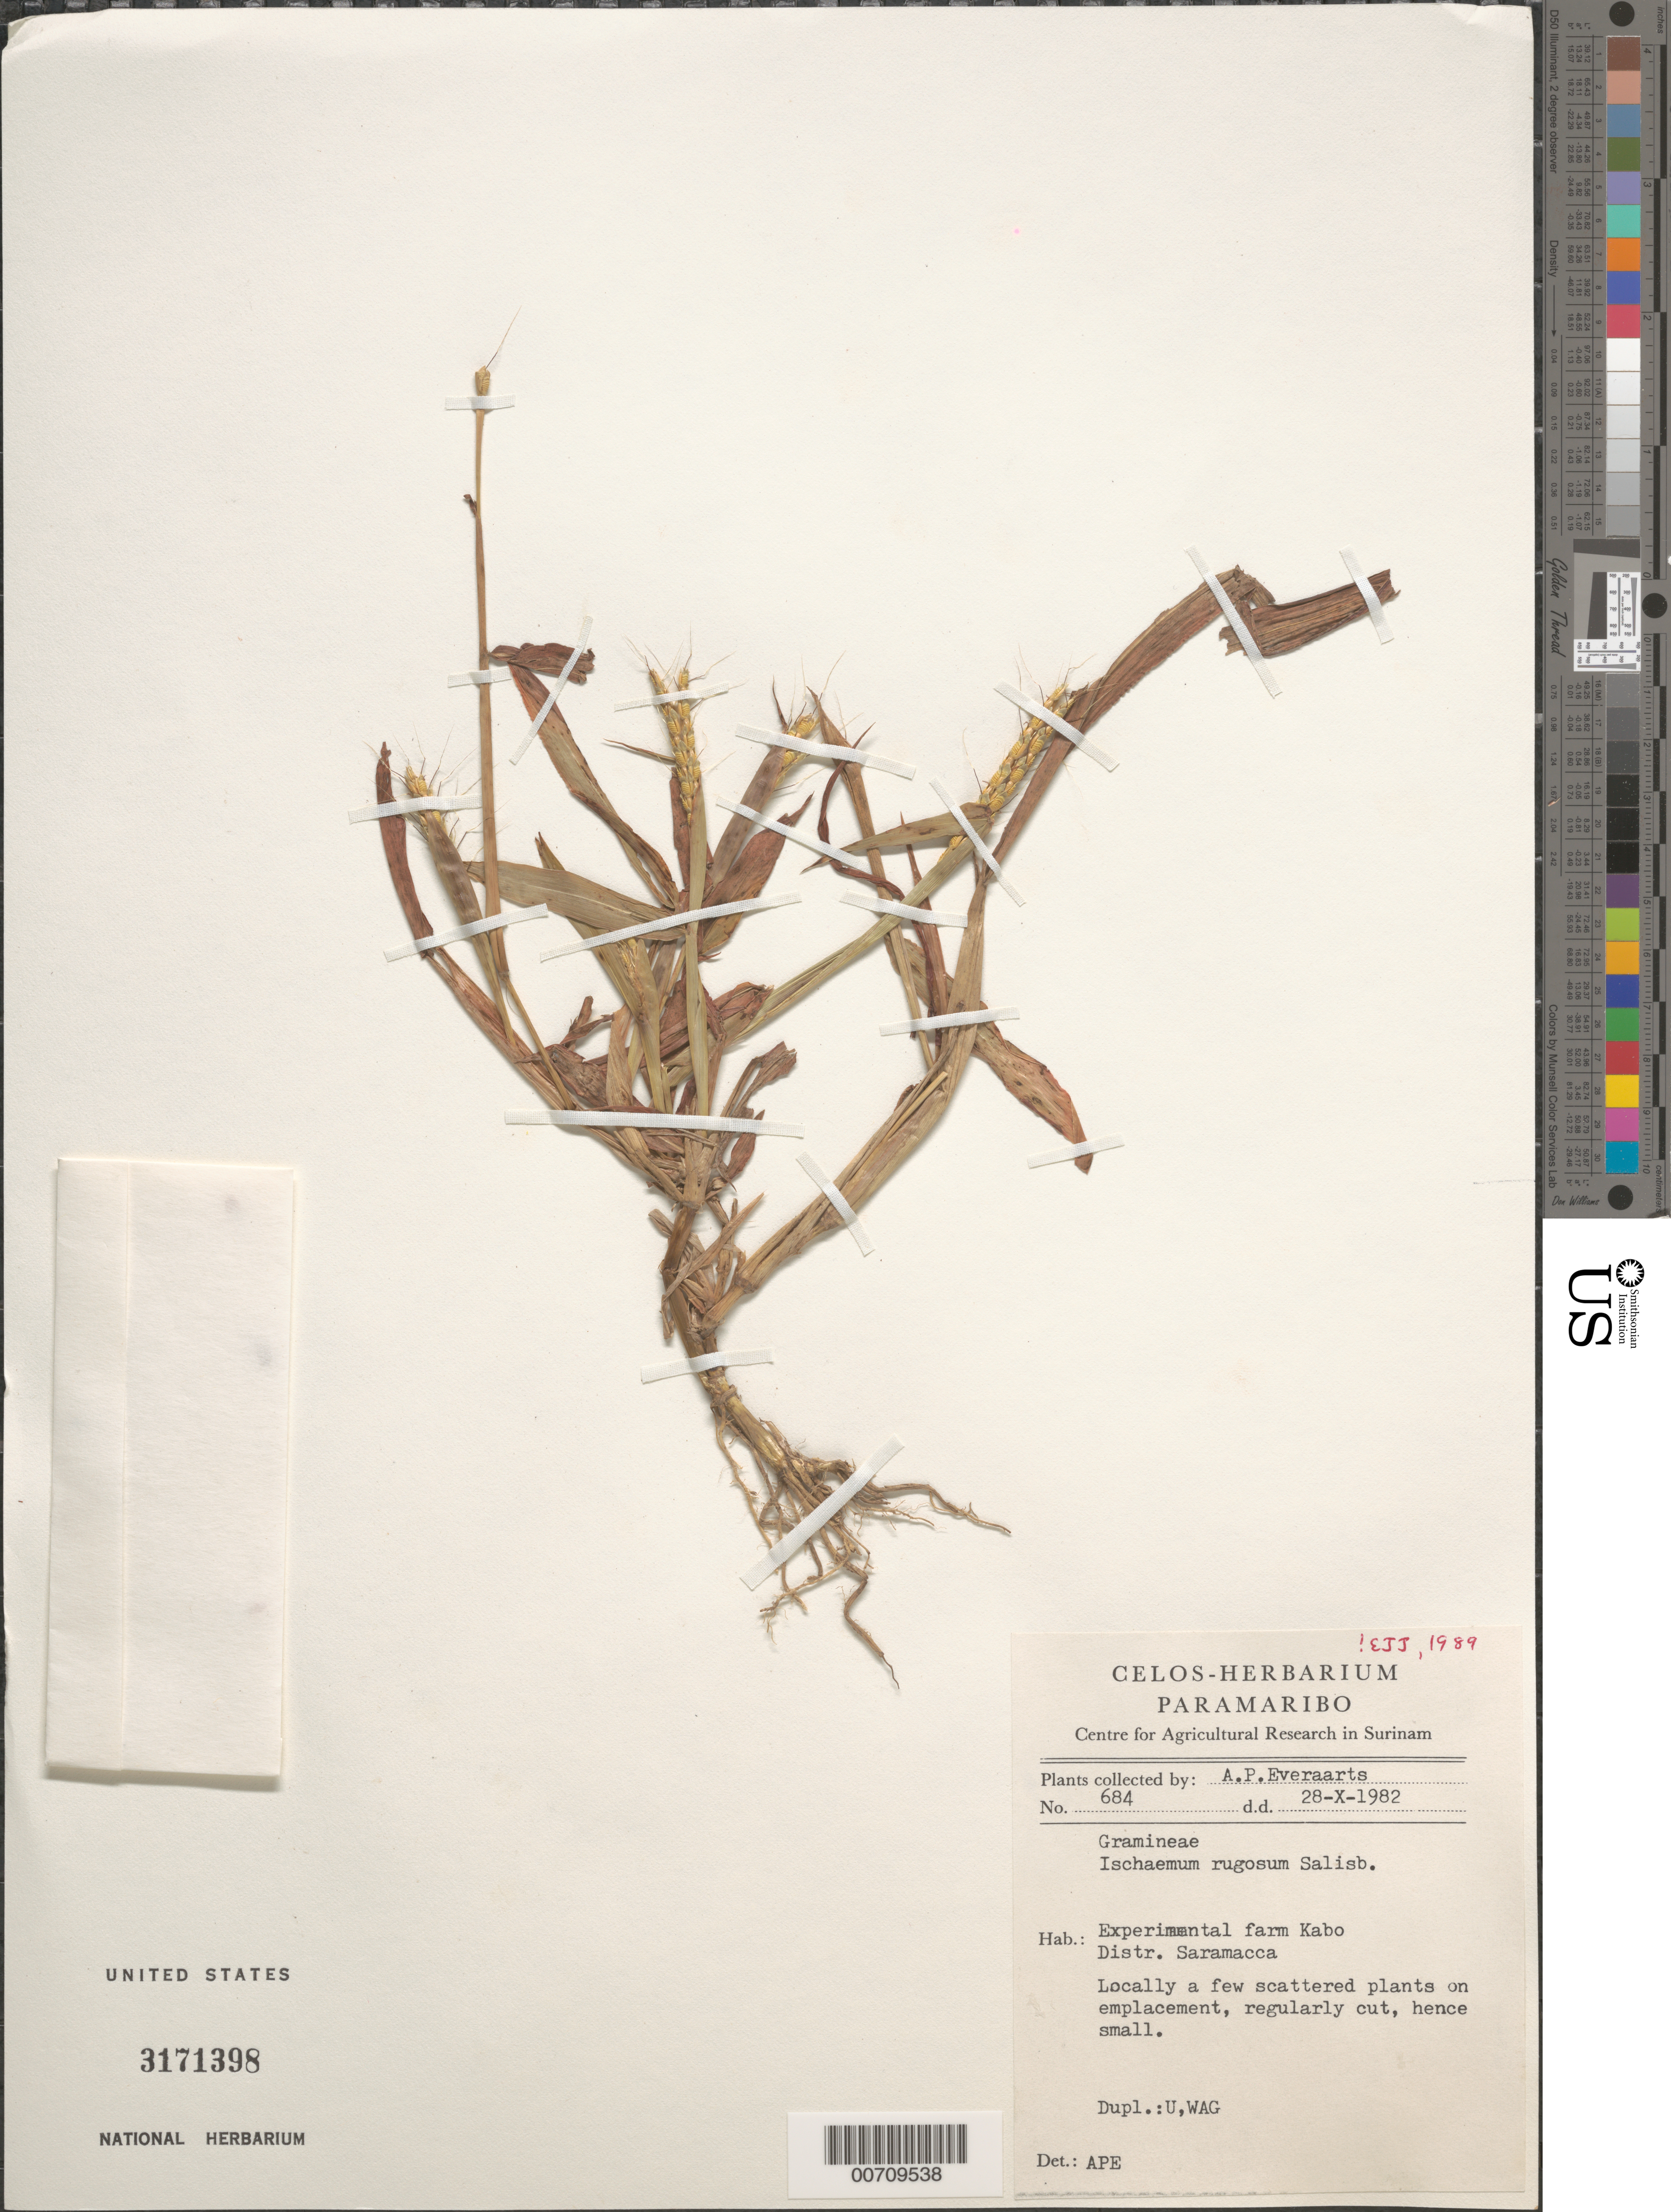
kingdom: Plantae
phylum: Tracheophyta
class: Liliopsida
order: Poales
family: Poaceae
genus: Ischaemum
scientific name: Ischaemum rugosum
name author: Salisb.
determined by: Judziewicz, E. J.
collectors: A. Everaarts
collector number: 684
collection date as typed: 28-May-82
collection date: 1982-05-28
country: Suriname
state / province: Saramacca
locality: Kabo Experimental Farm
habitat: On emplacement, regularly cut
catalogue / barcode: US 3171398